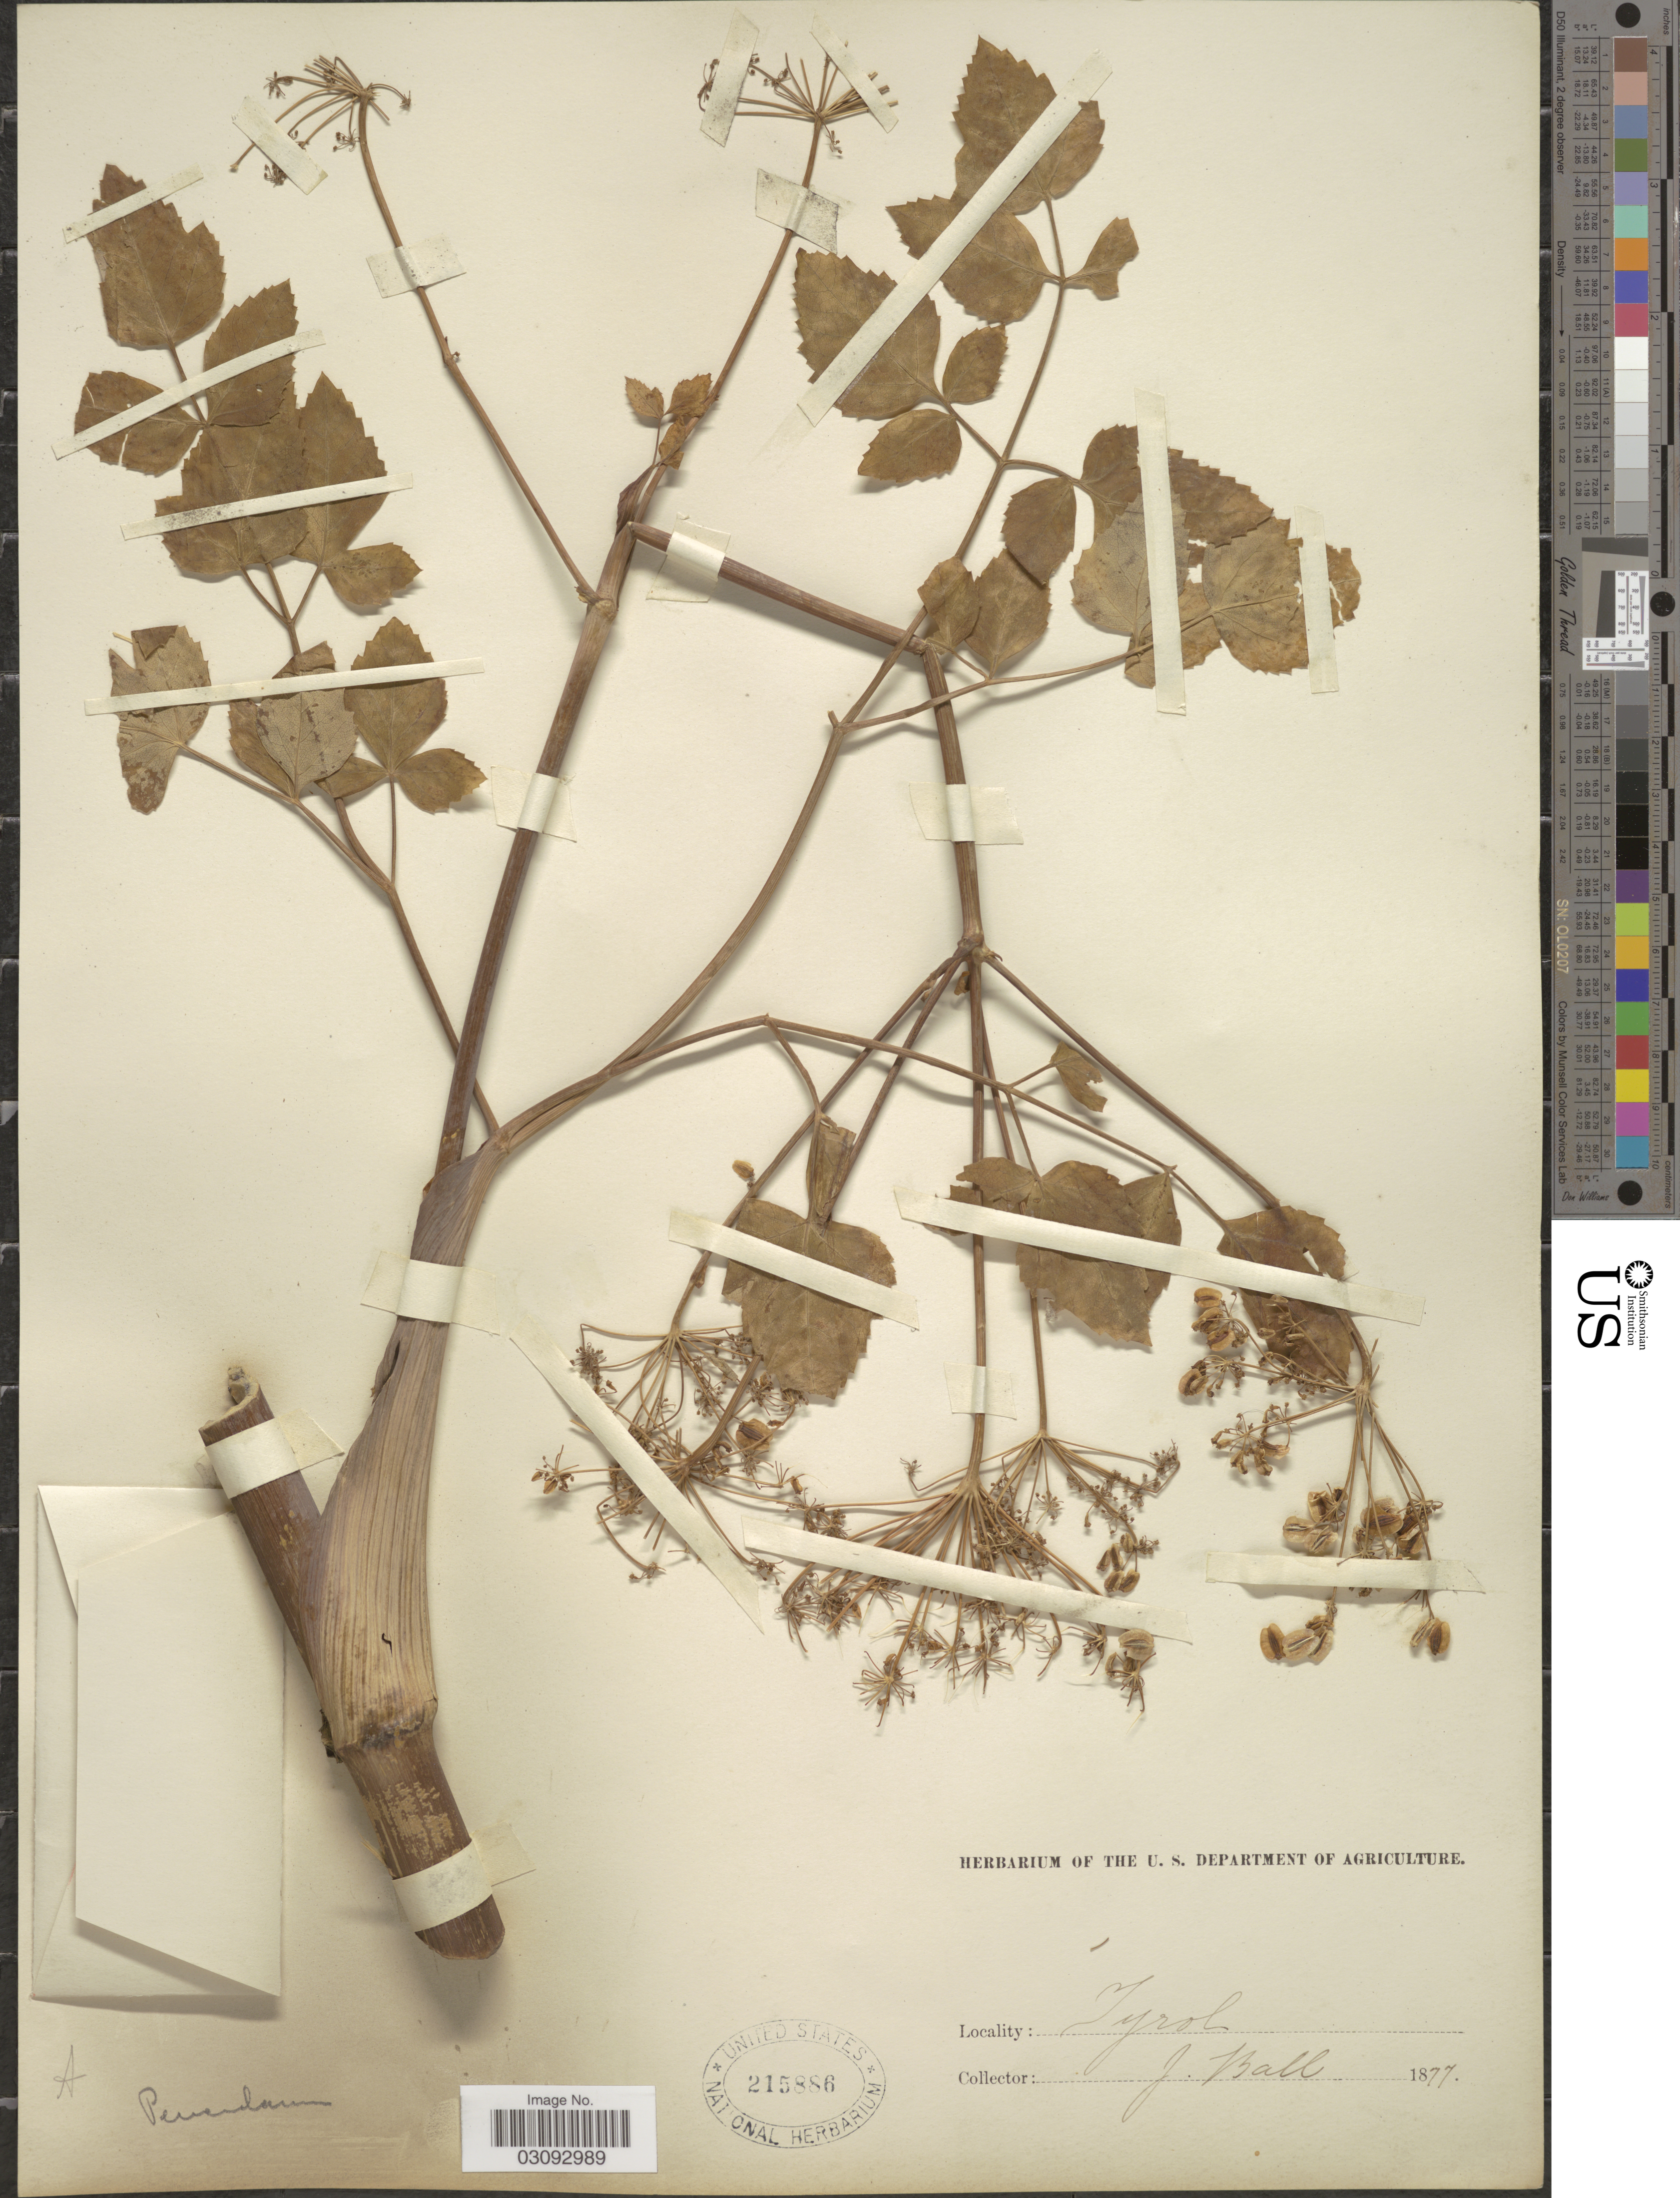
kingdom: Plantae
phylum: Tracheophyta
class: Magnoliopsida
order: Apiales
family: Apiaceae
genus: Peucedanum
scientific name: Peucedanum sp.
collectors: J. Ball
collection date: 1877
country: Austria / Italy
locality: Tyrol.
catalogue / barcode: US 215886